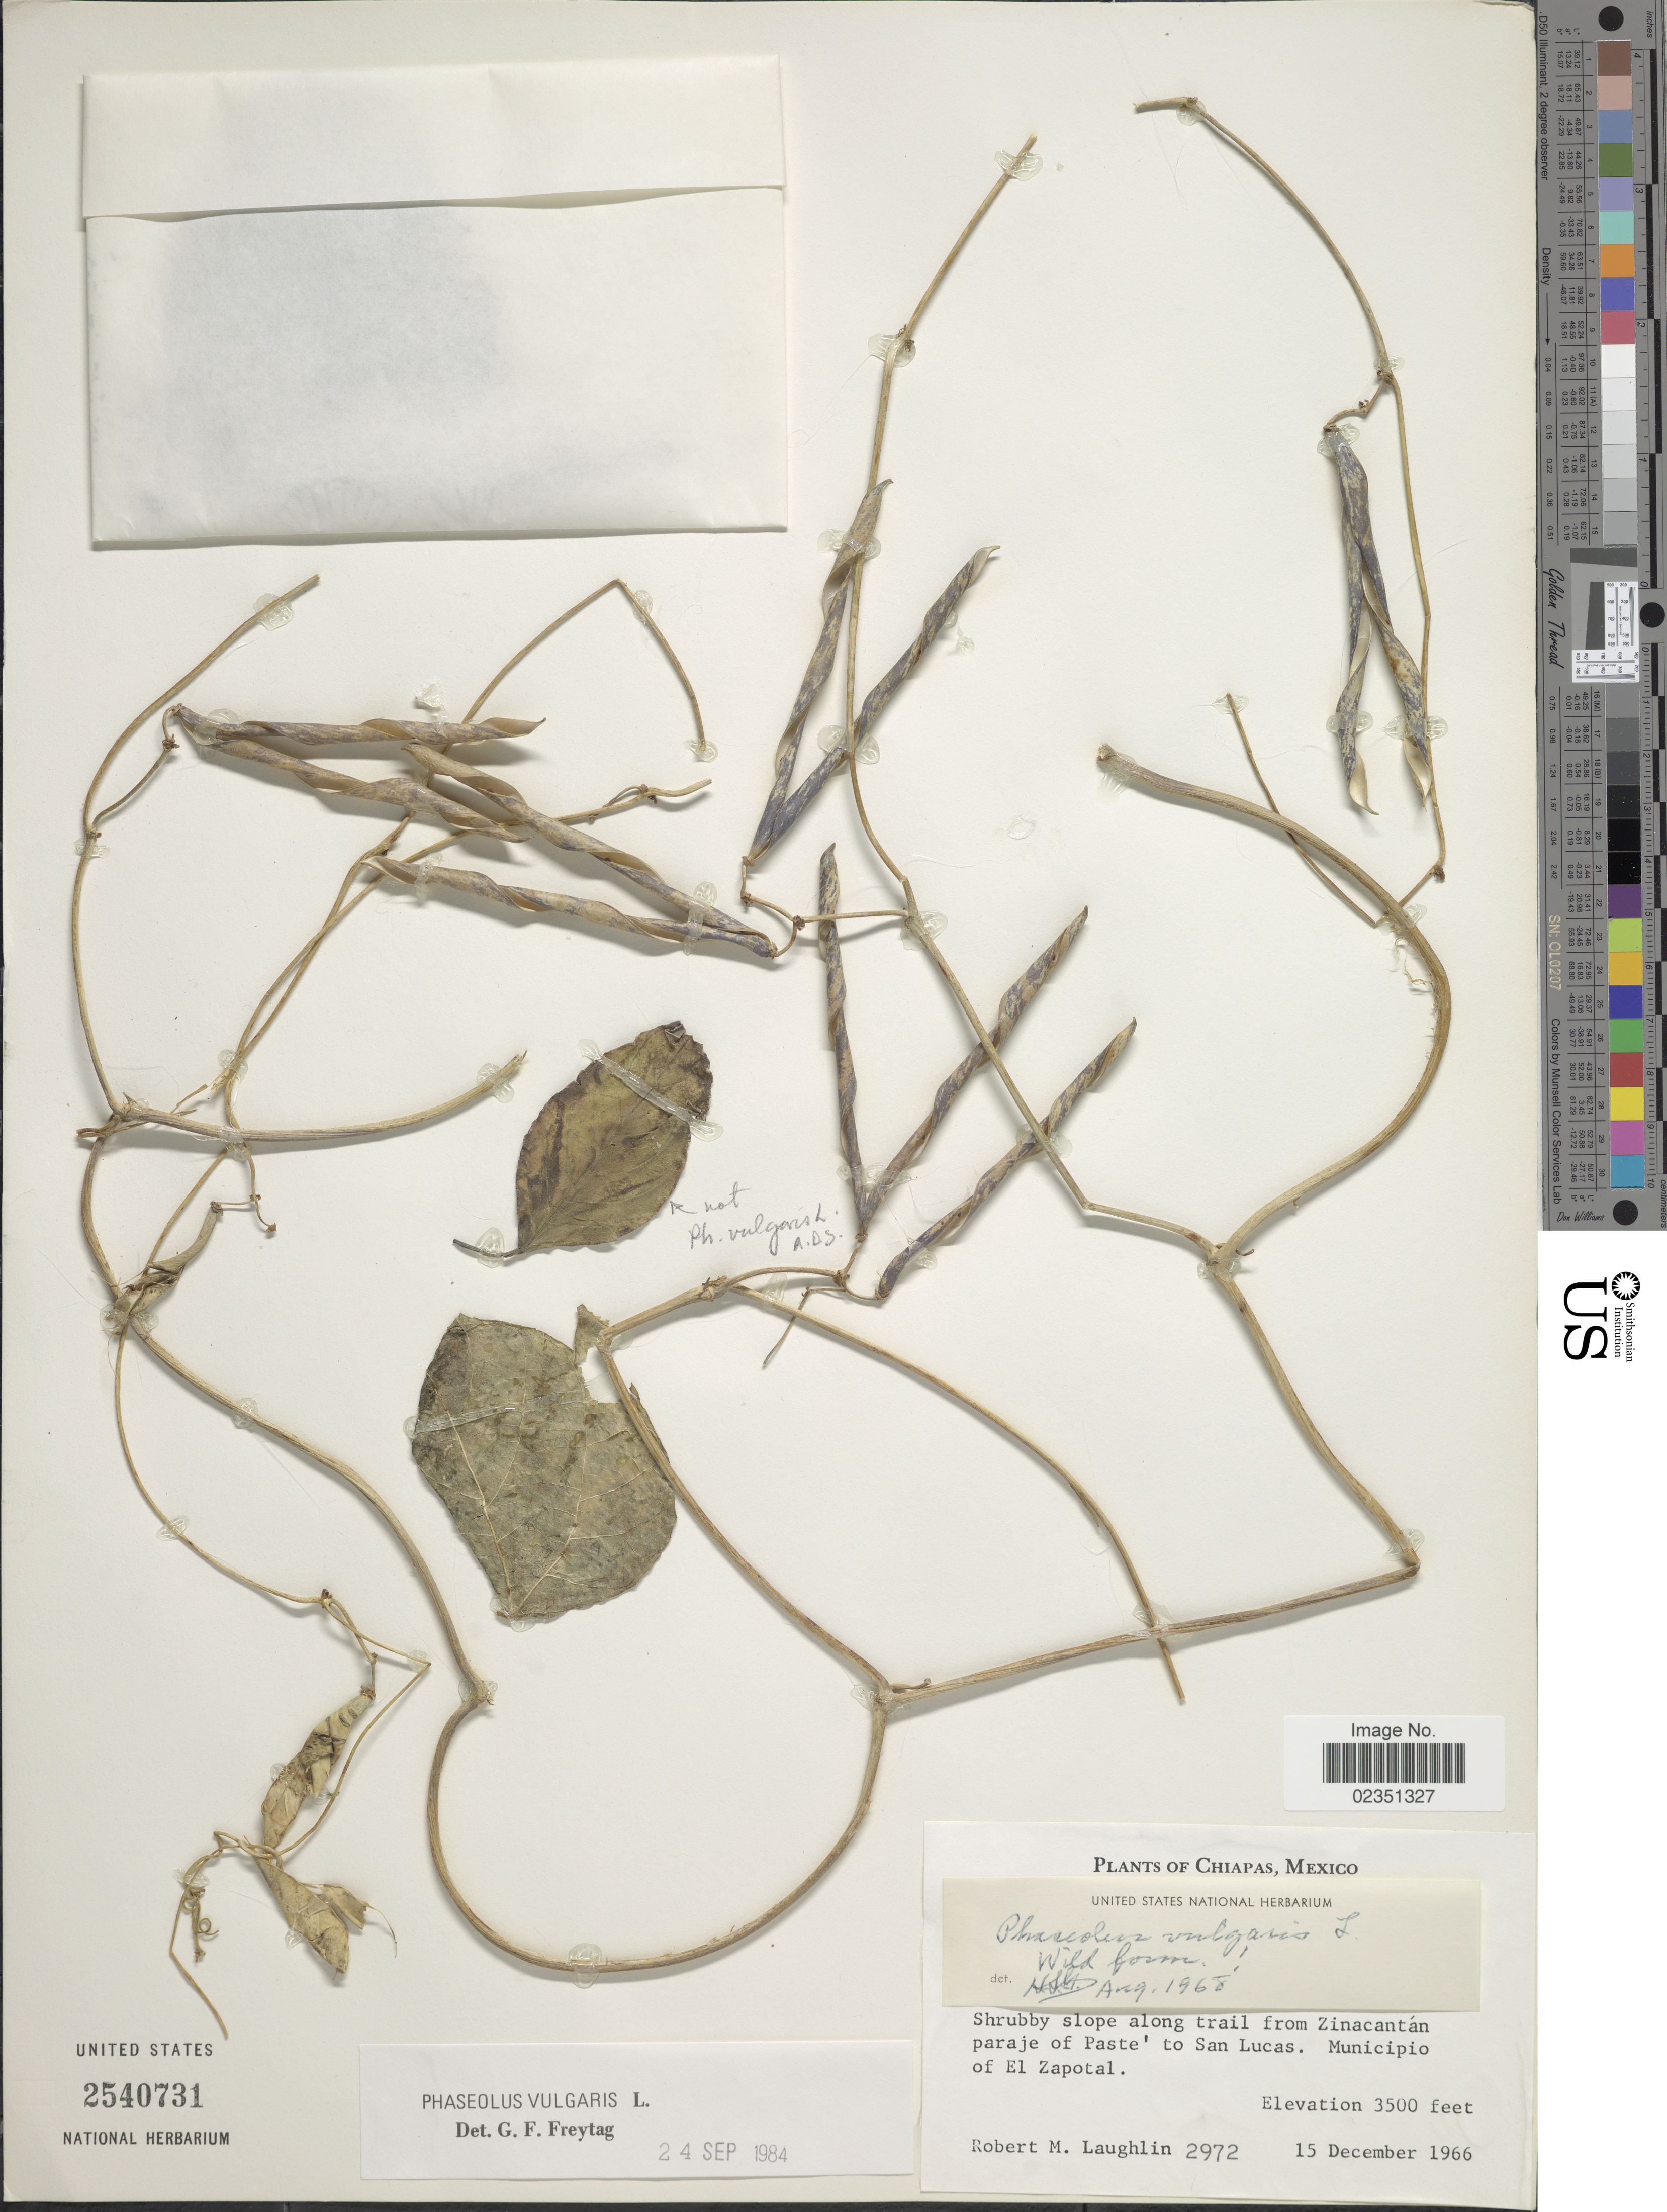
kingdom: Plantae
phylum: Tracheophyta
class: Magnoliopsida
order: Fabales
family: Fabaceae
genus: Phaseolus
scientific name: Phaseolus vulgaris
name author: L.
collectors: R. M. Laughlin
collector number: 2972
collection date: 1966-12-15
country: Mexico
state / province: Chiapas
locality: Shrubby slope along trail from Zinacantan paraje of Paste' to San Lucas. Municipio of El Zapotal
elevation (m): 1067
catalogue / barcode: US 2540731